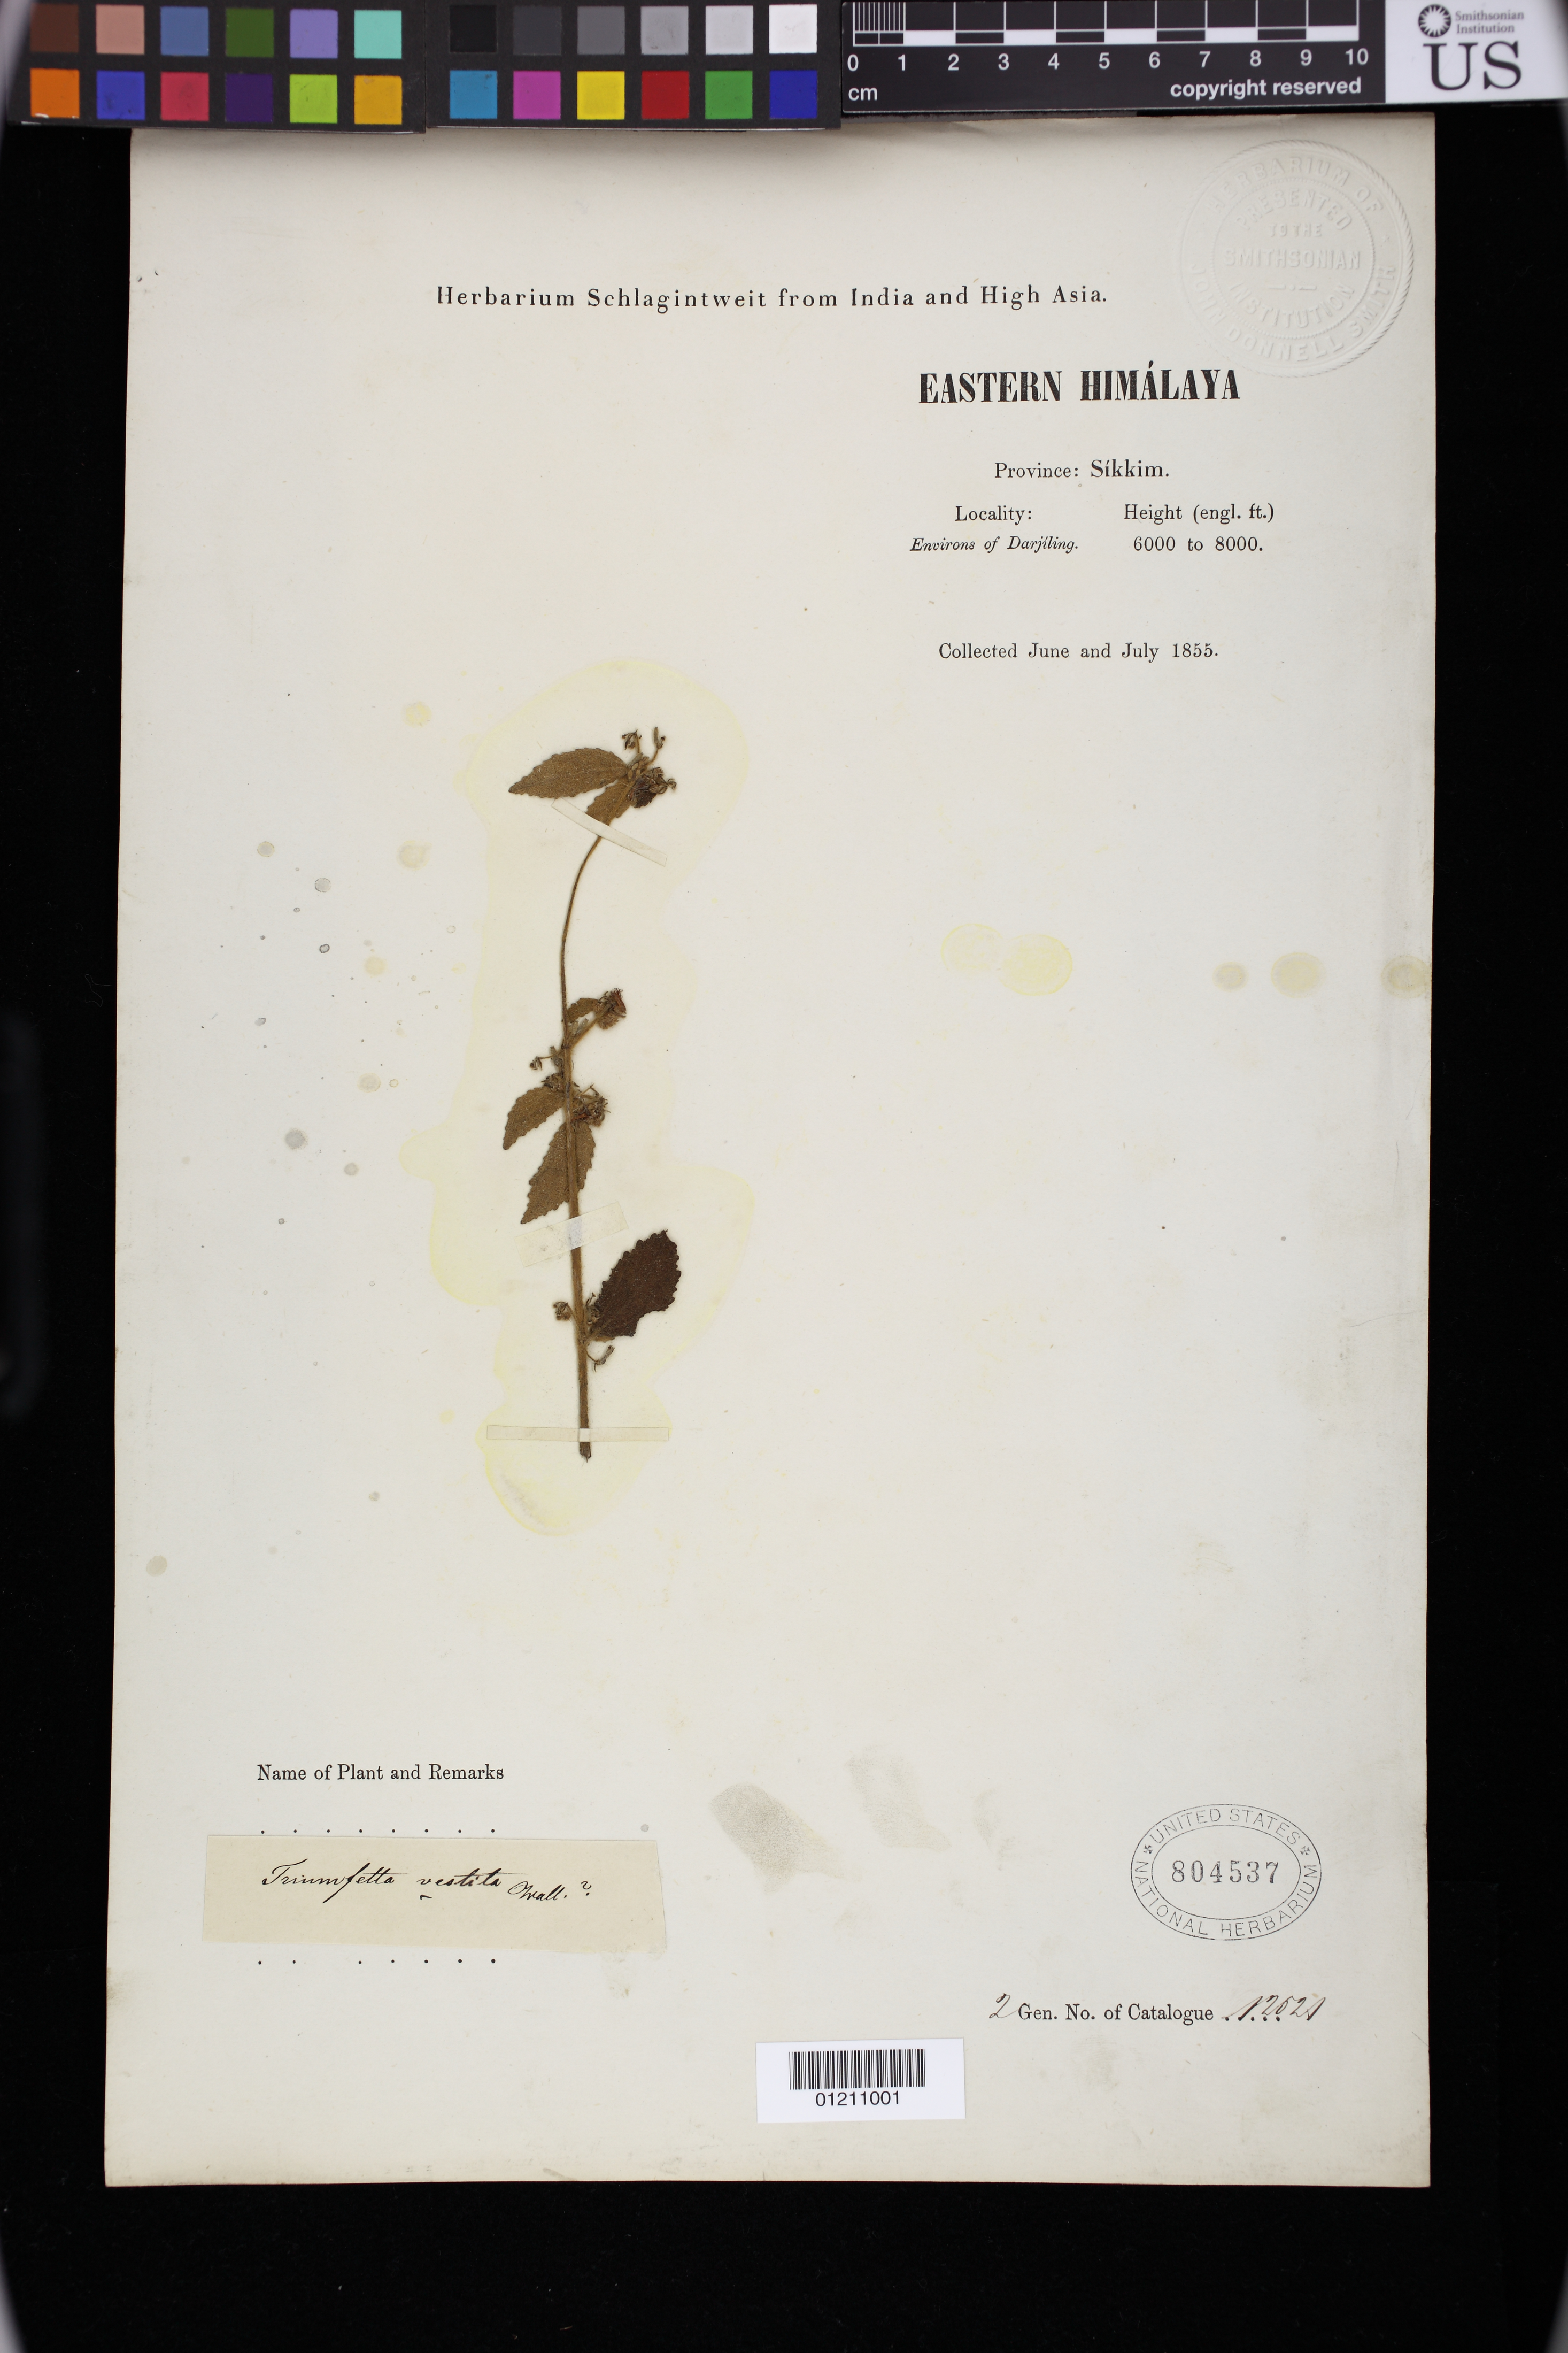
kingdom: Plantae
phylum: Tracheophyta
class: Magnoliopsida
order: Malvales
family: Malvaceae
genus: Triumfetta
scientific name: Triumfetta vestita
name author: Wall.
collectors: Herbarium Schlagintweit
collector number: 12021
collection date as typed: Jun 1855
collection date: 1855-06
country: India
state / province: Sikkim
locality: Eastern Himalaya, Province: Sikkim Environs of Darjeeling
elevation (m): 1829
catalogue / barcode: US 804537